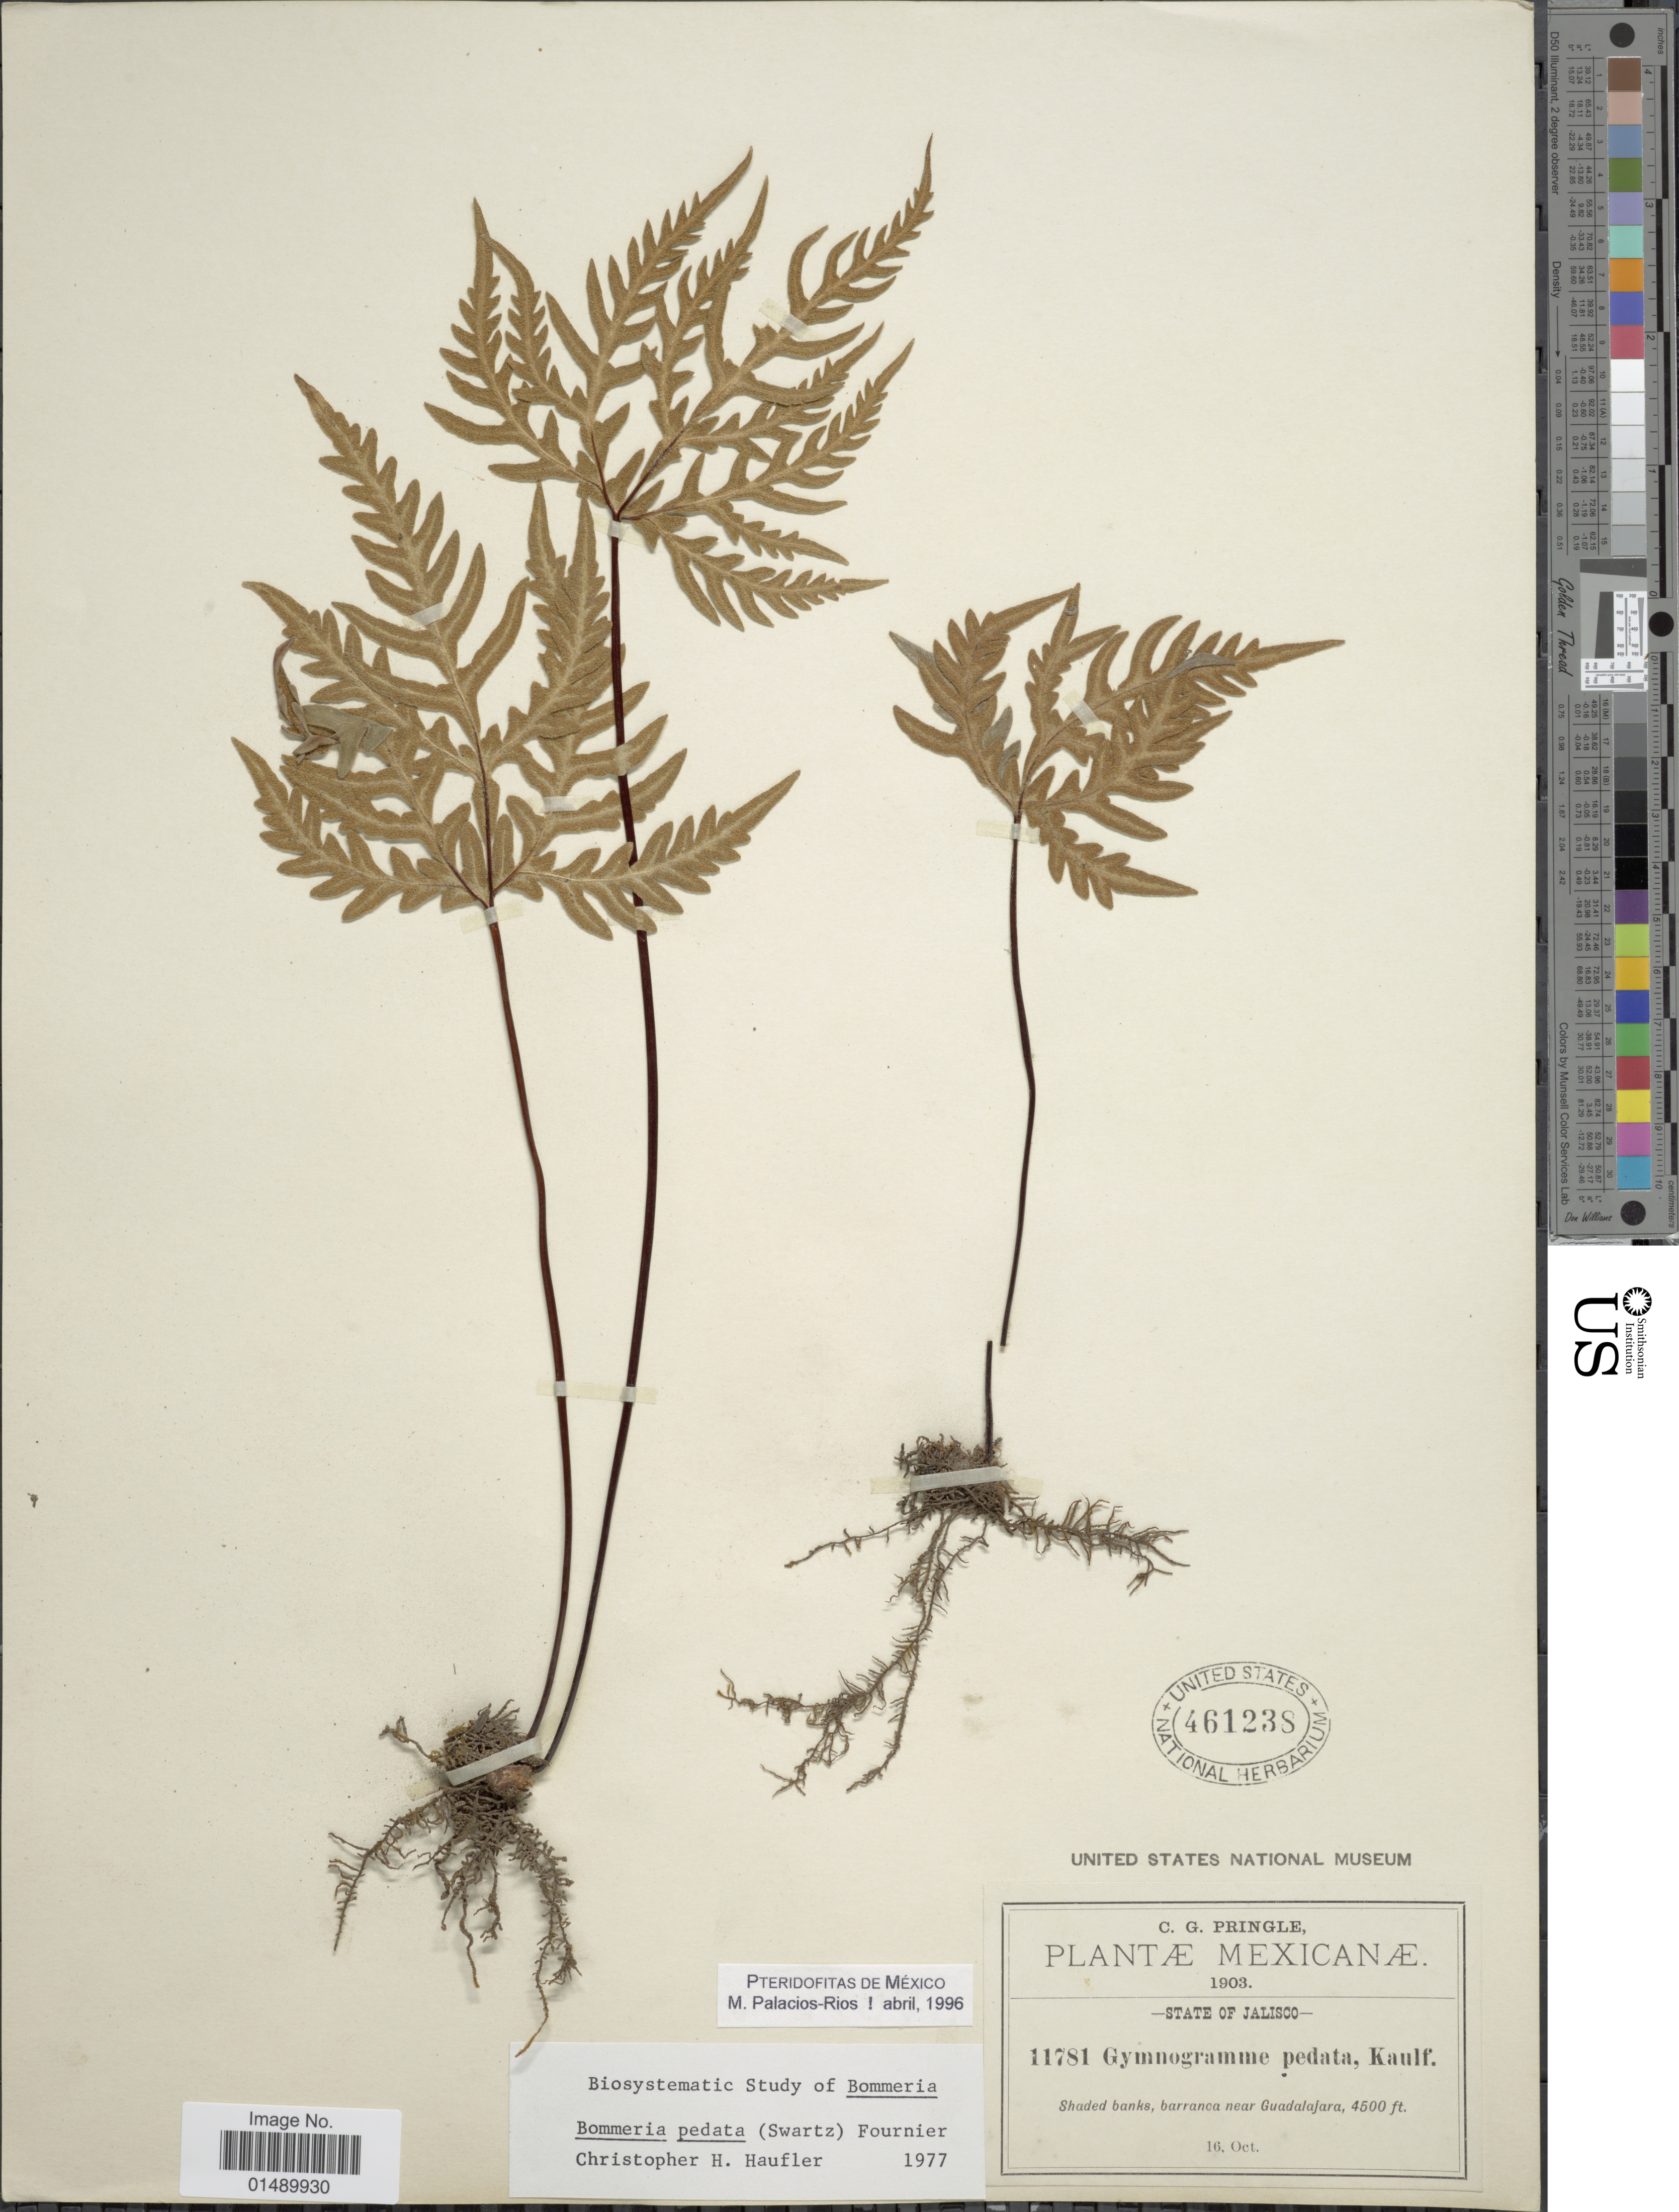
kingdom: Plantae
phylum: Tracheophyta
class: Polypodiopsida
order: Polypodiales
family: Pteridaceae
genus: Bommeria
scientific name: Bommeria pedata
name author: (Sw.) E. Fourn.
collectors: C. G. Pringle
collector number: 11781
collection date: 1903-10-16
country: Mexico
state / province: Jalisco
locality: Mexicanae, barranca near Guadalajara.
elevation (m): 1372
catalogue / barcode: US 461238